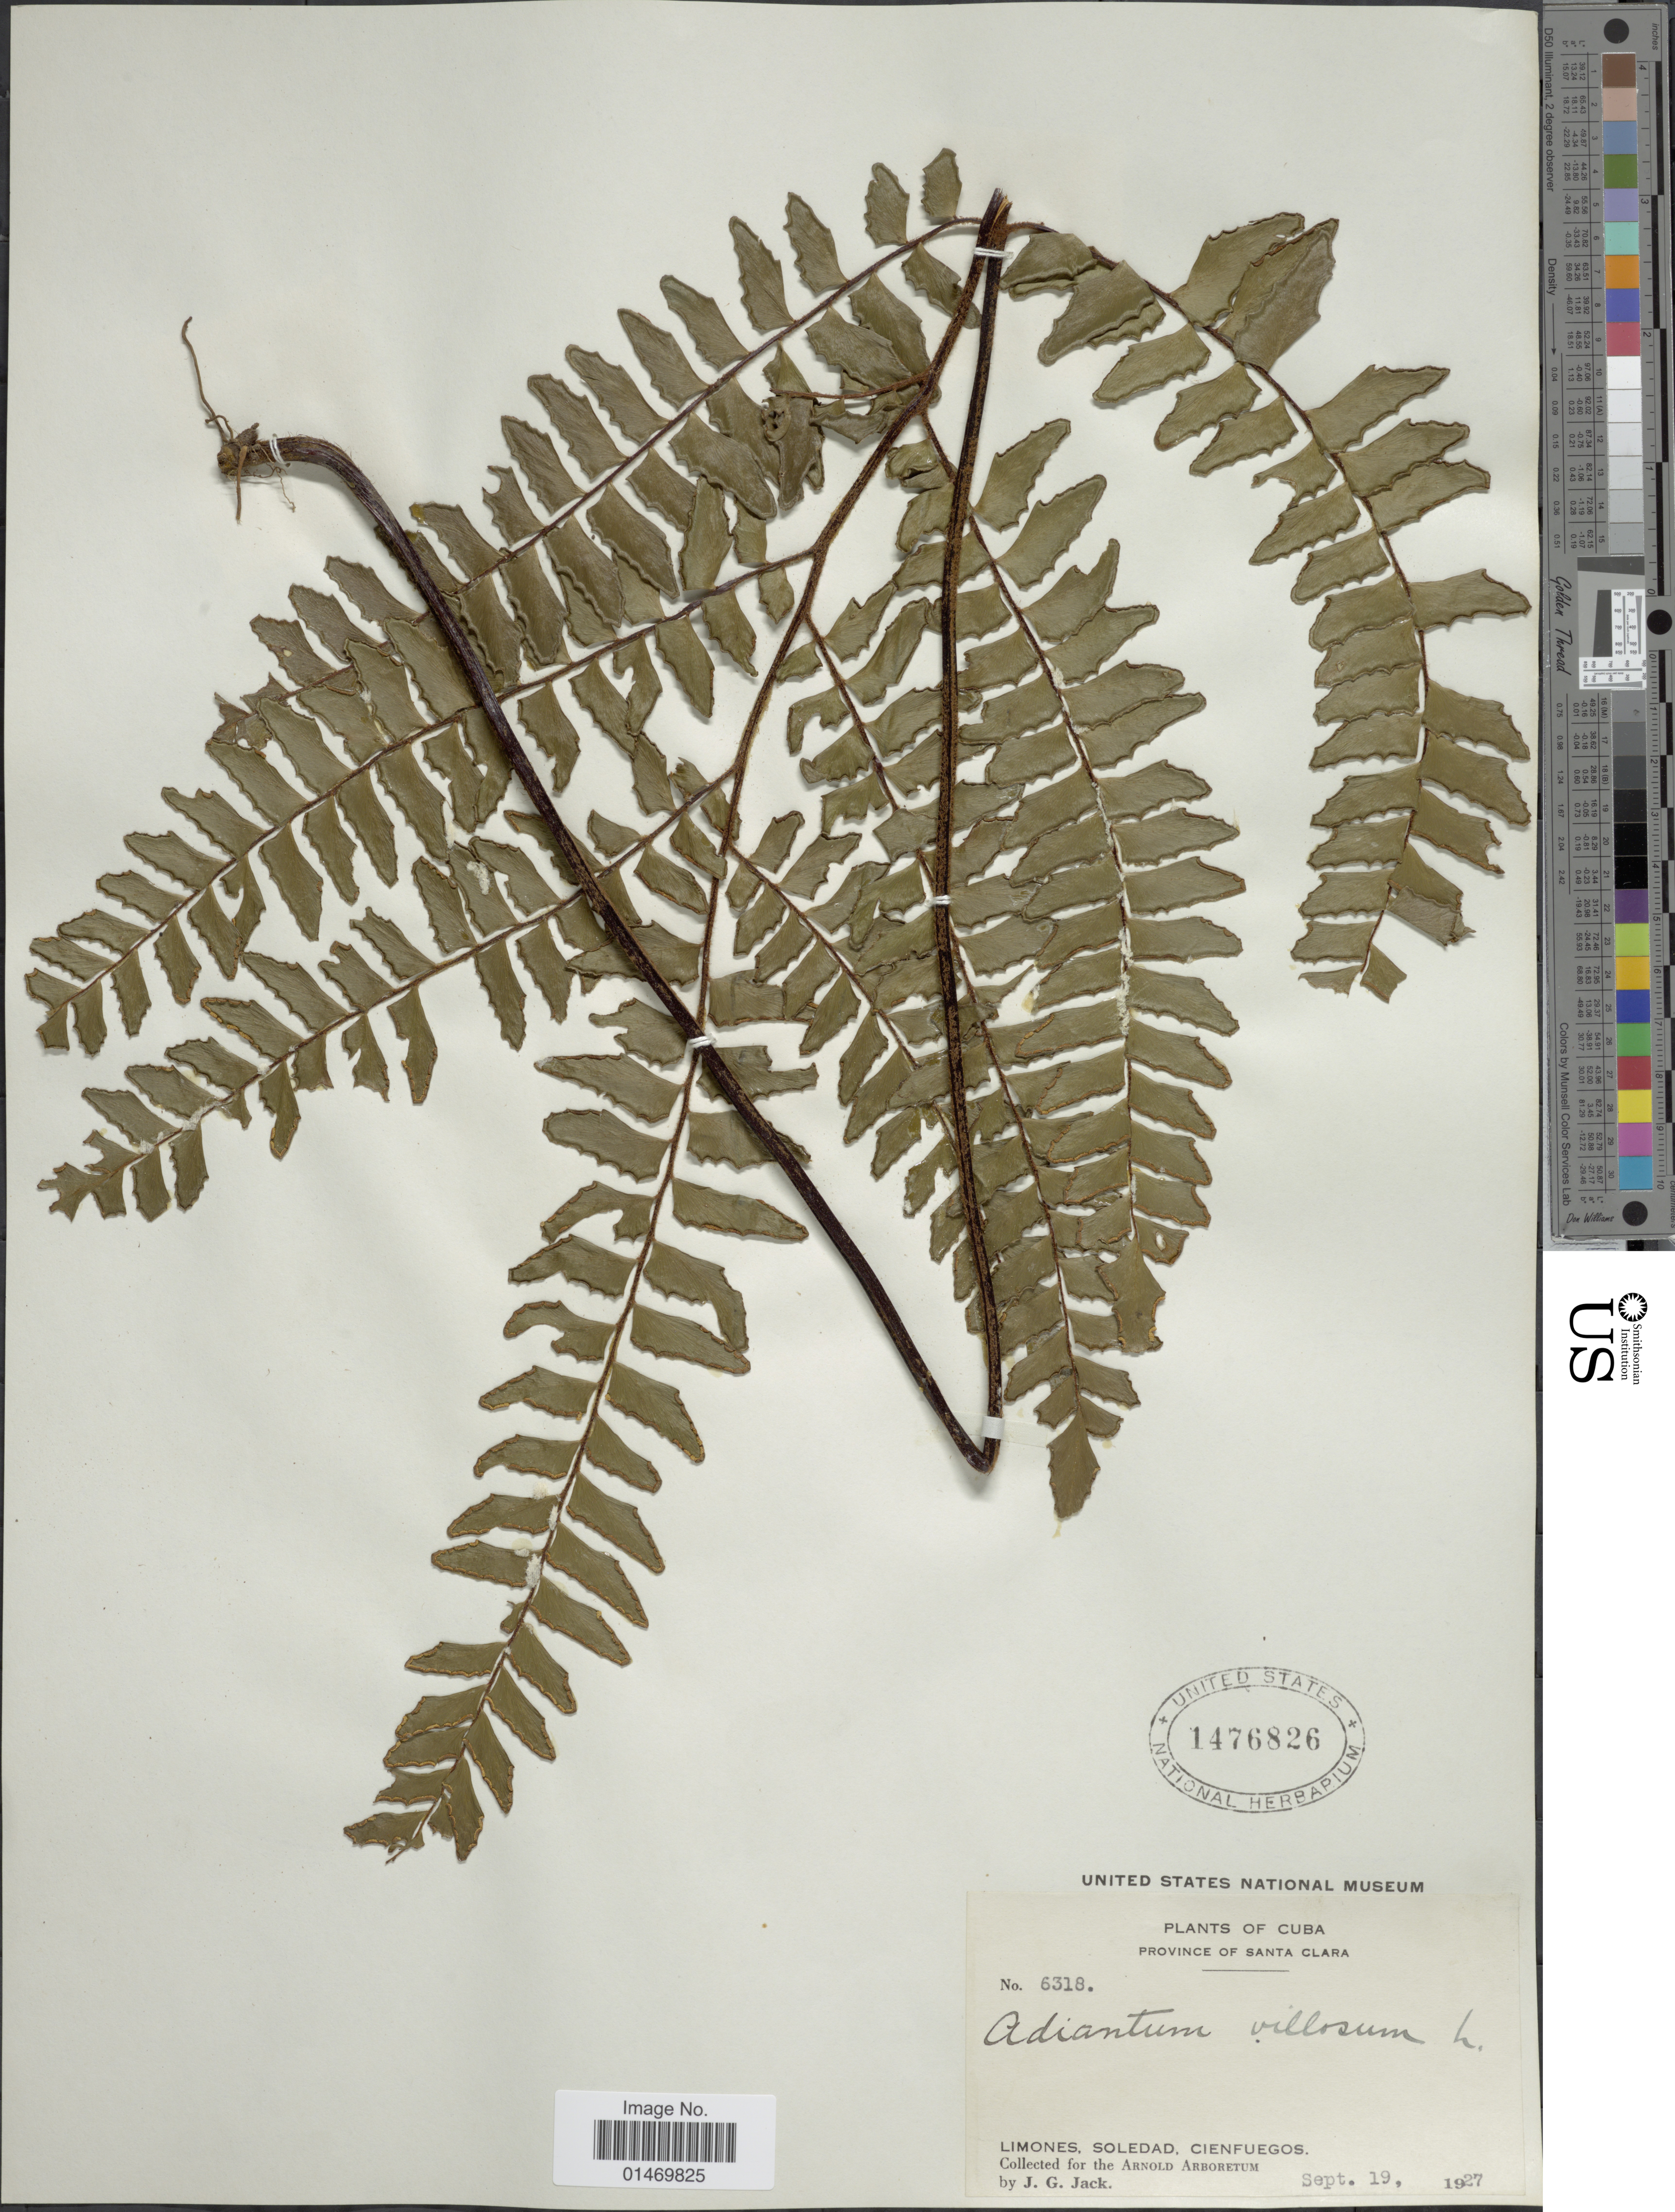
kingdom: Plantae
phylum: Tracheophyta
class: Polypodiopsida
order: Polypodiales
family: Pteridaceae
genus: Adiantum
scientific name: Adiantum villosum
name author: L.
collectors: J. G. Jack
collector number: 6318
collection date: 1927-09-19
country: Cuba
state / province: Las Villas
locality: Cuba, Province of Santa Clara, Limones,Soledad, Cienfuegos.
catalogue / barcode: US 1476826